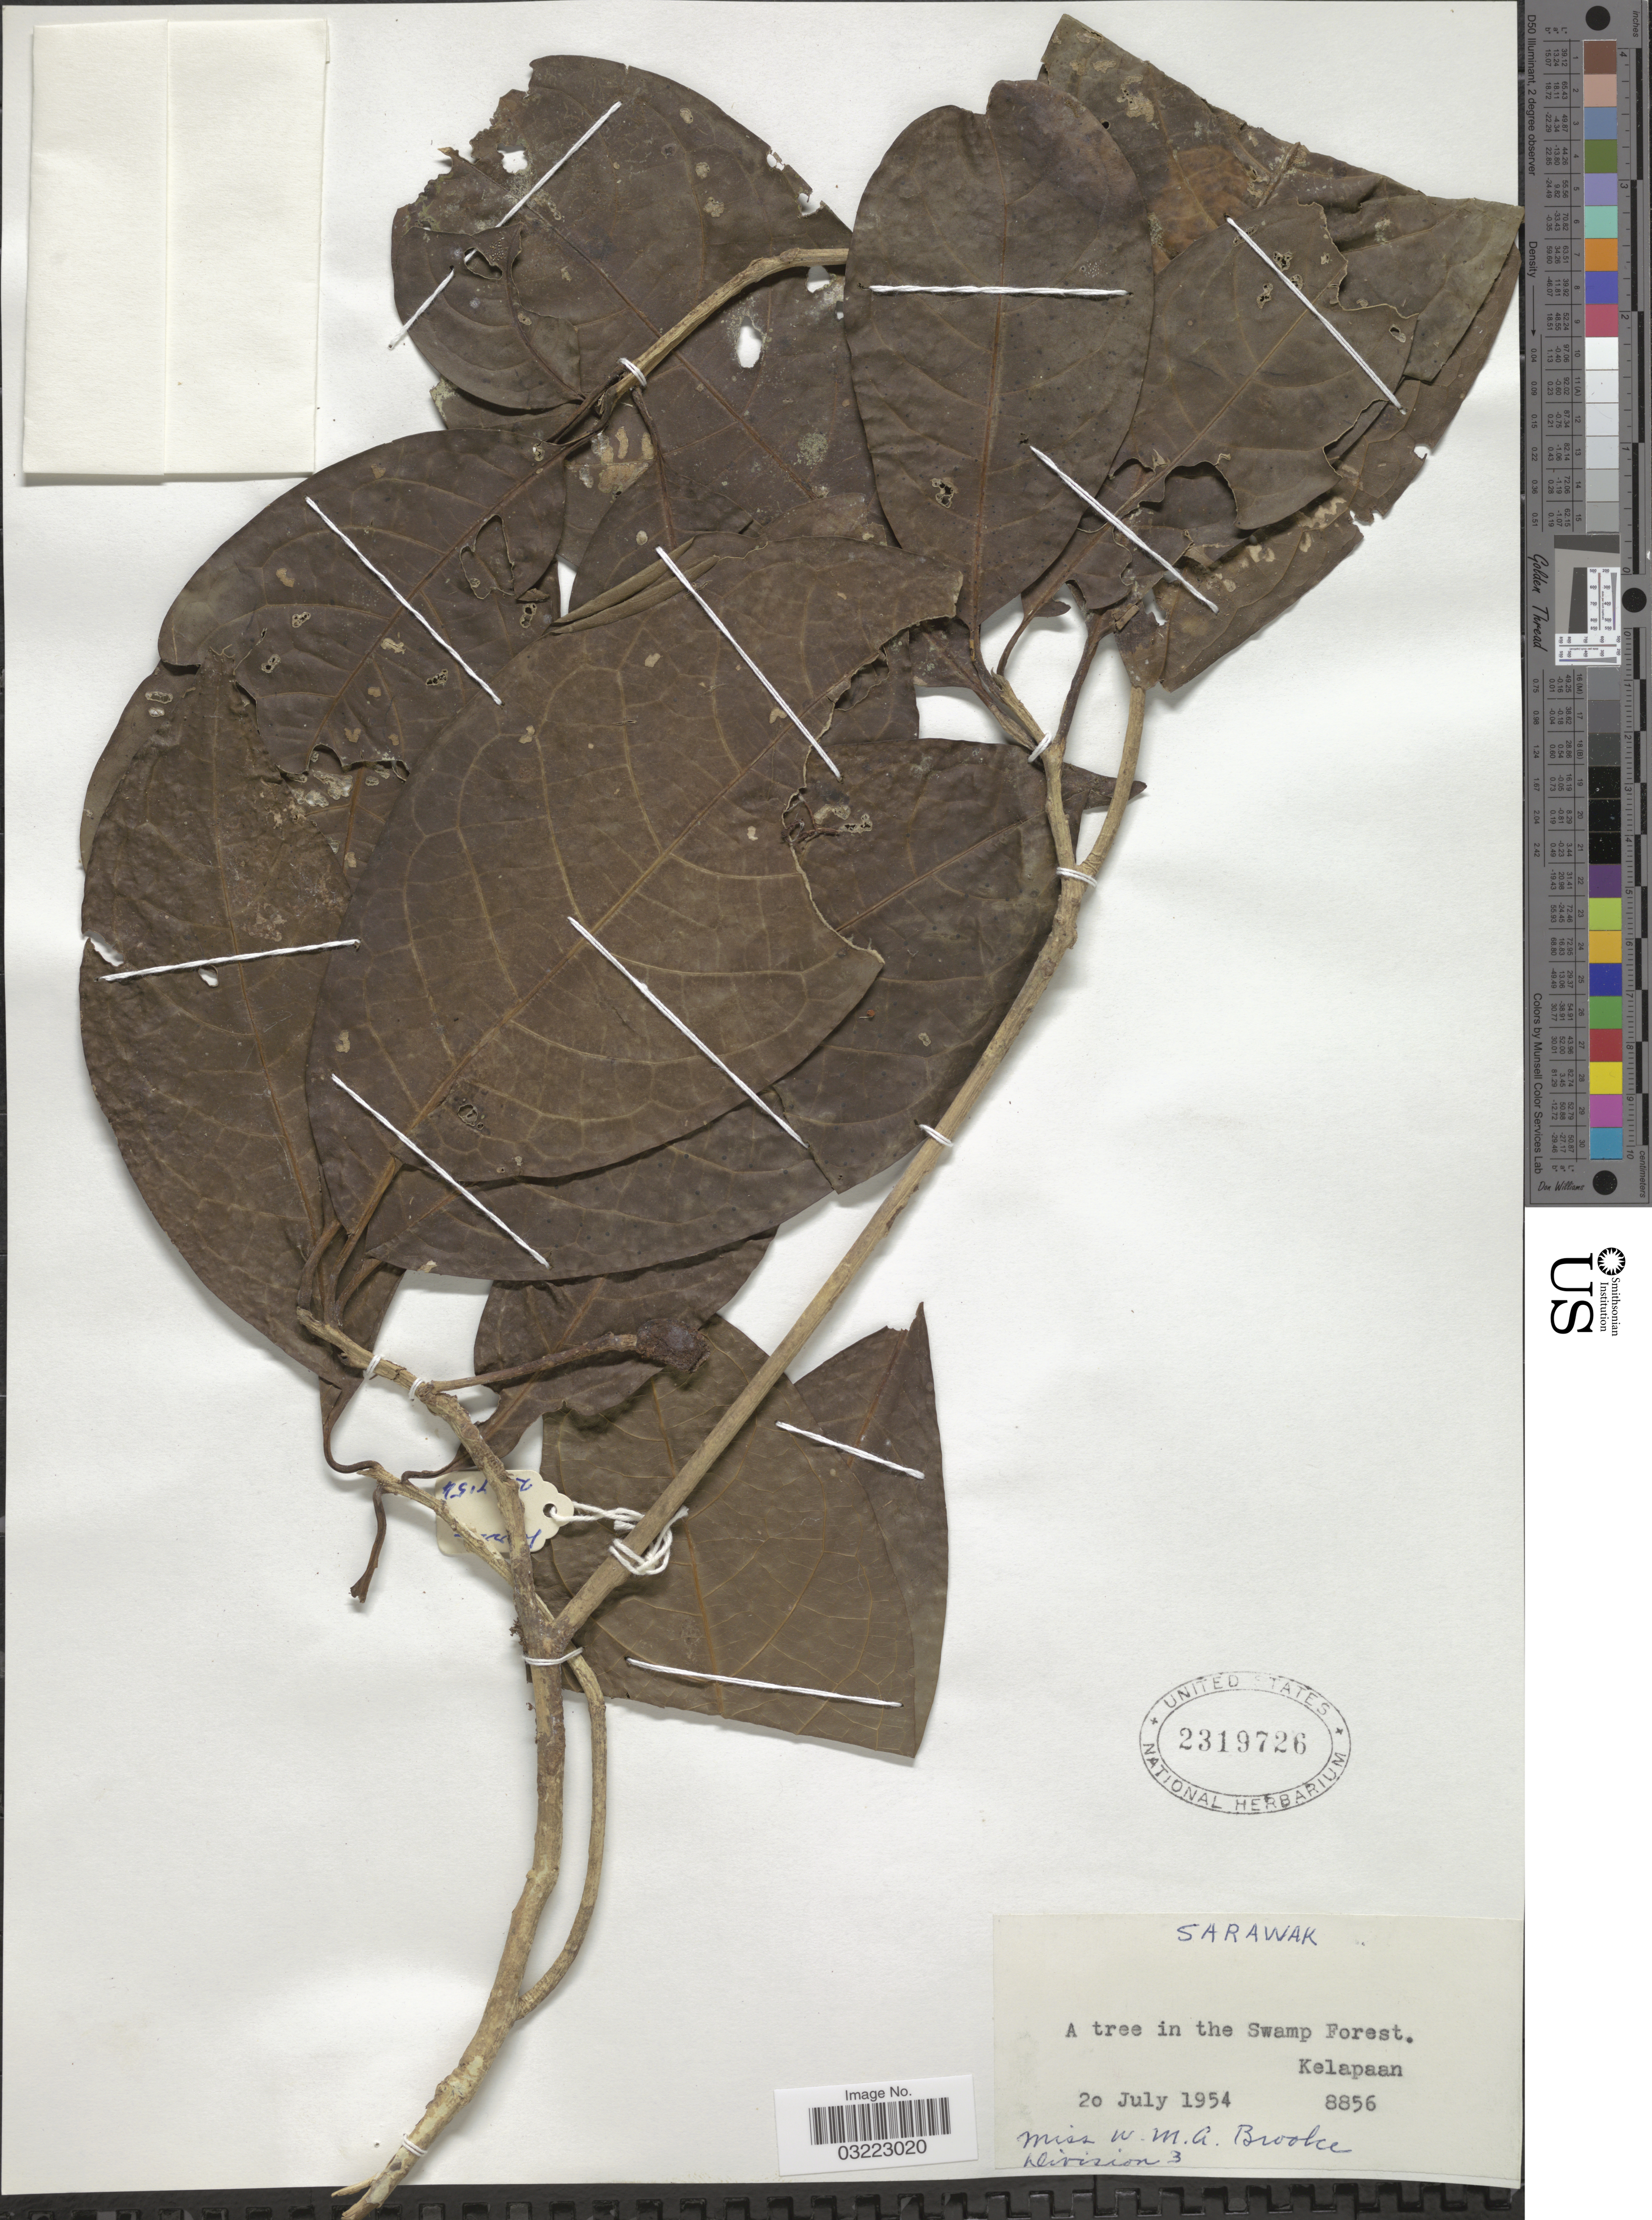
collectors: W. Brooke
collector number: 8856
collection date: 1954-07-20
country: Malaysia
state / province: Sarawak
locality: A tree in the Swamp Forest. Kelapaan.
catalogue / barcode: US 2319726